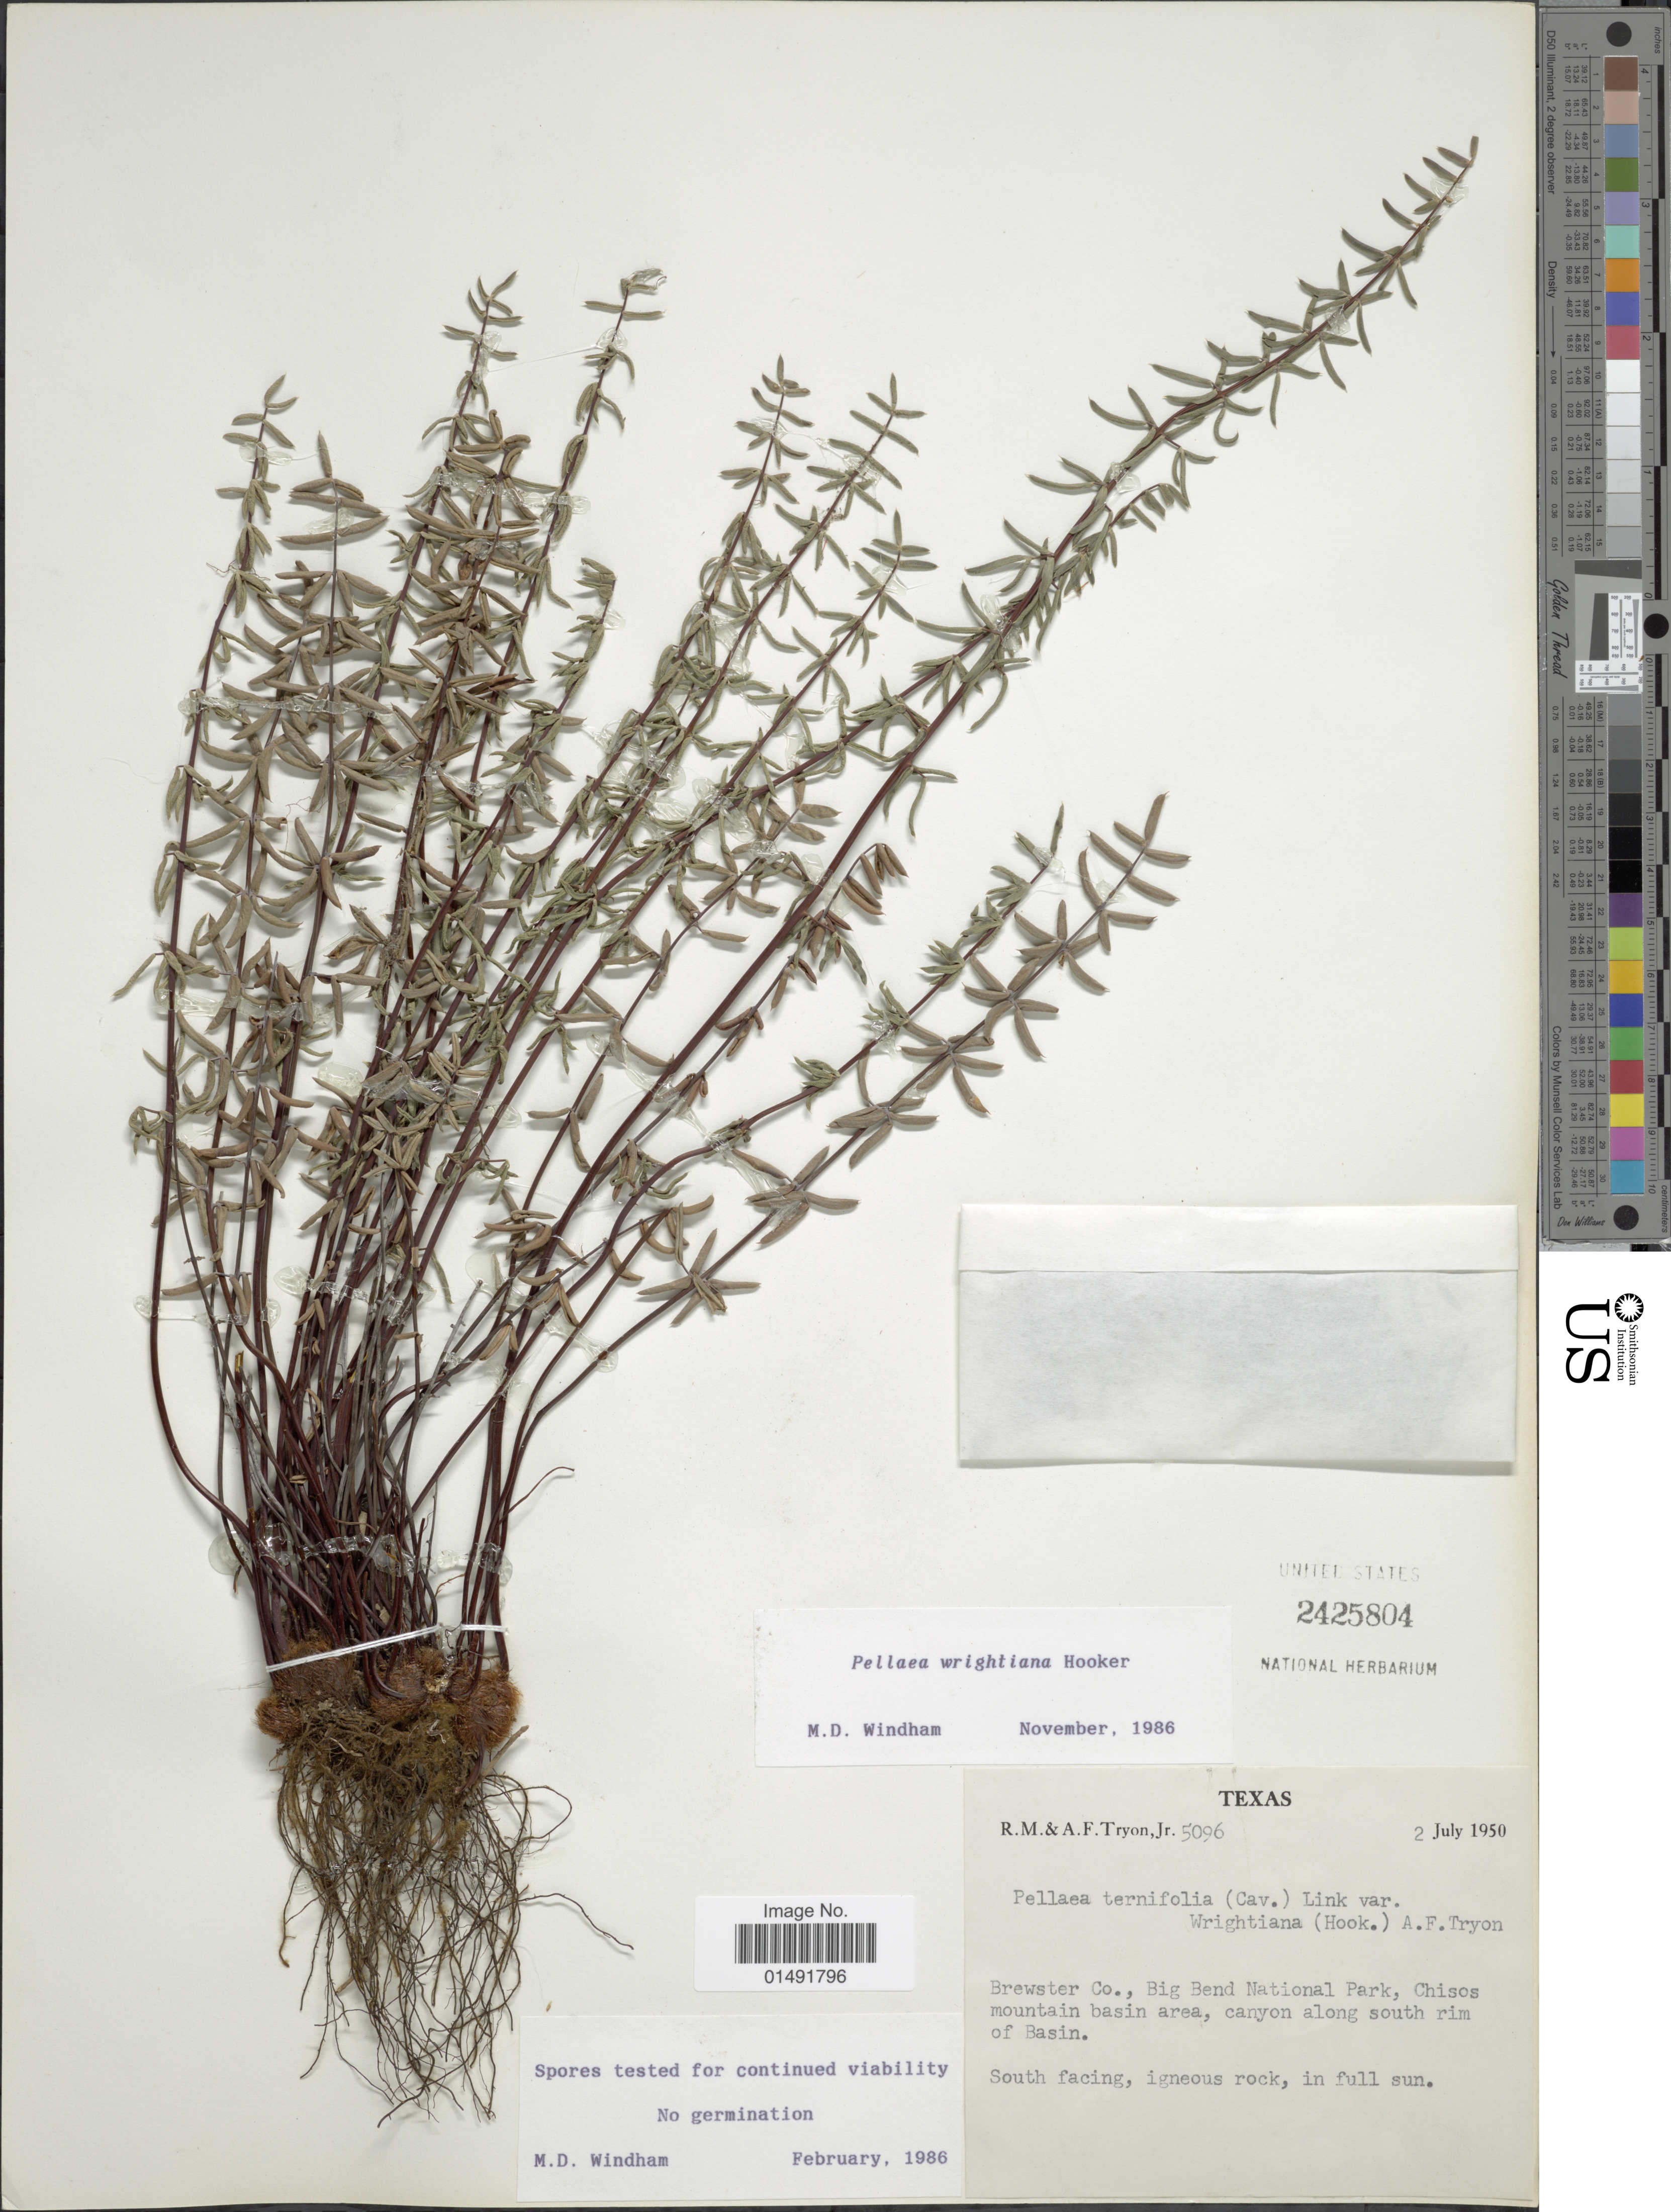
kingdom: Plantae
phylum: Tracheophyta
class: Polypodiopsida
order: Polypodiales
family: Pteridaceae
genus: Pellaea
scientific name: Pellaea wrightiana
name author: Hook.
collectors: R. M. Tryon & A. F. Tryon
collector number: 5096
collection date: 1950-07-02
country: United States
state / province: Texas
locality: Brewster Co., Big Bend National Park, Chisos mountain basin area, canyon along south rim of Basin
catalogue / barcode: US 2425804